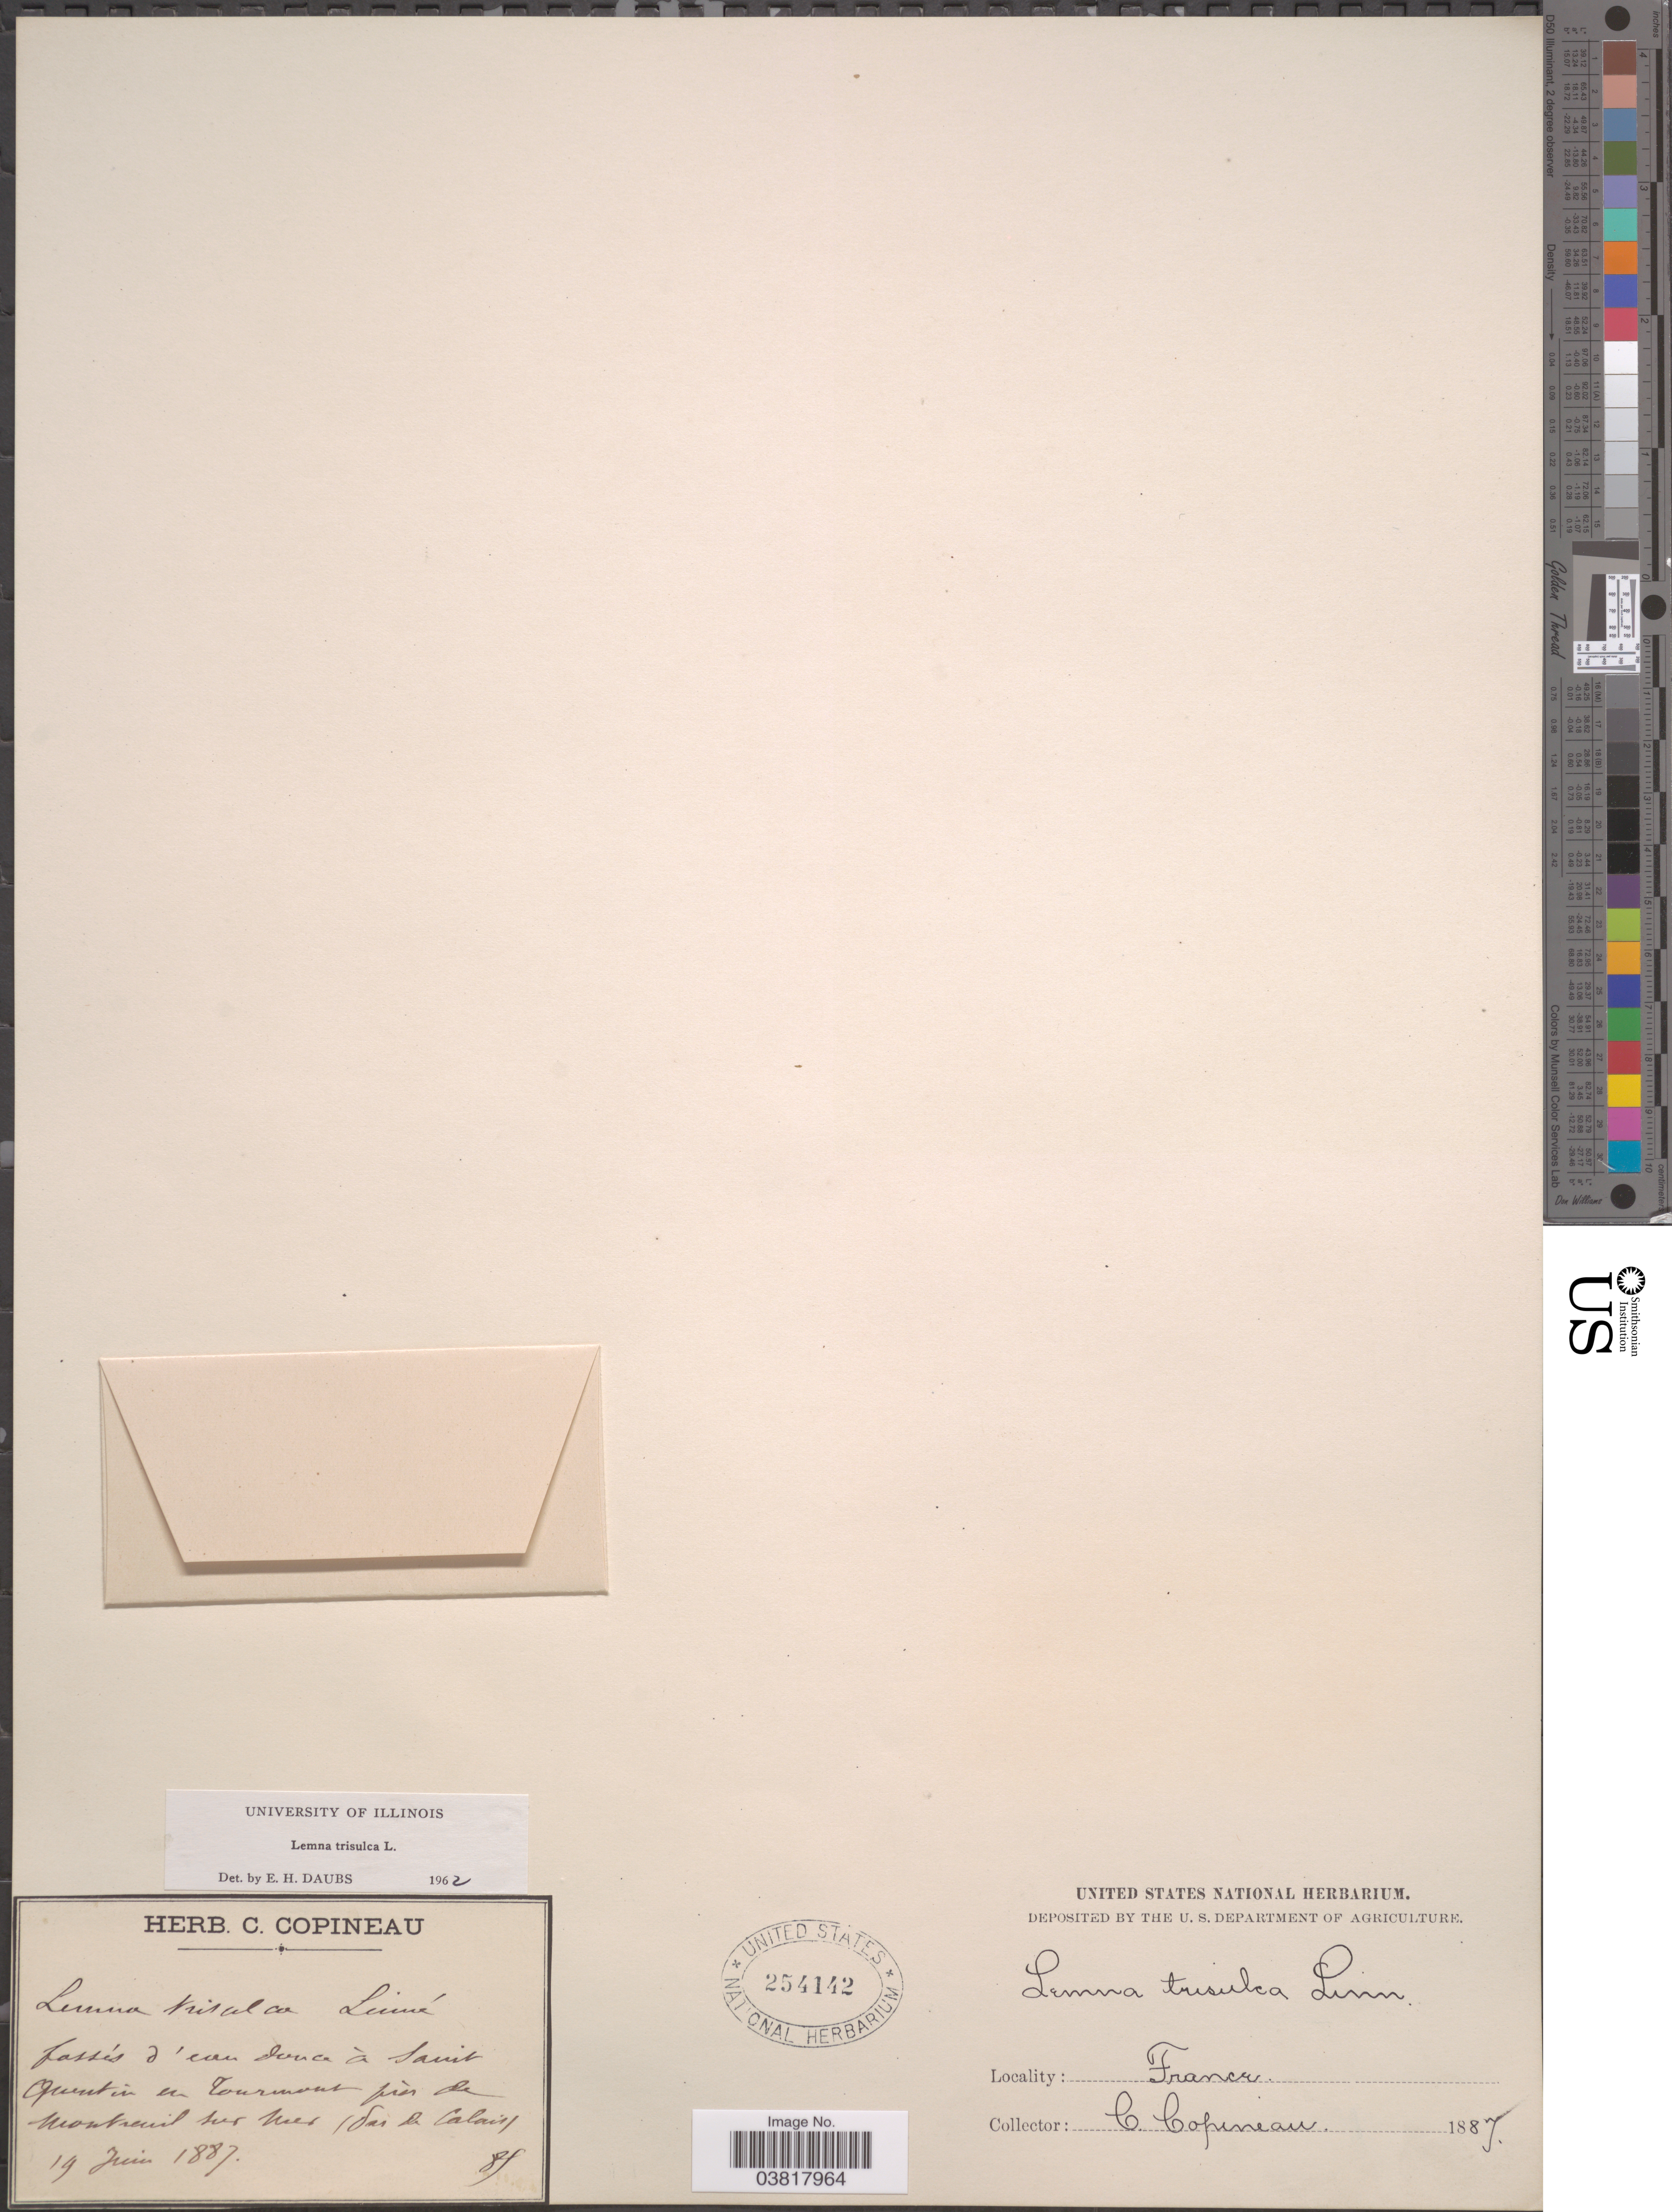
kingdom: Plantae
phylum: Tracheophyta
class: Liliopsida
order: Alismatales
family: Araceae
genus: Lemna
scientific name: Lemna trisulca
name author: L.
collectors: C. Copineau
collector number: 84*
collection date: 1887-06-19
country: France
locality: Fossis d'eau à Saint Quintin en Tourmon pres de Montreuil sur Mer (Pas du Calais).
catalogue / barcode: US 254142